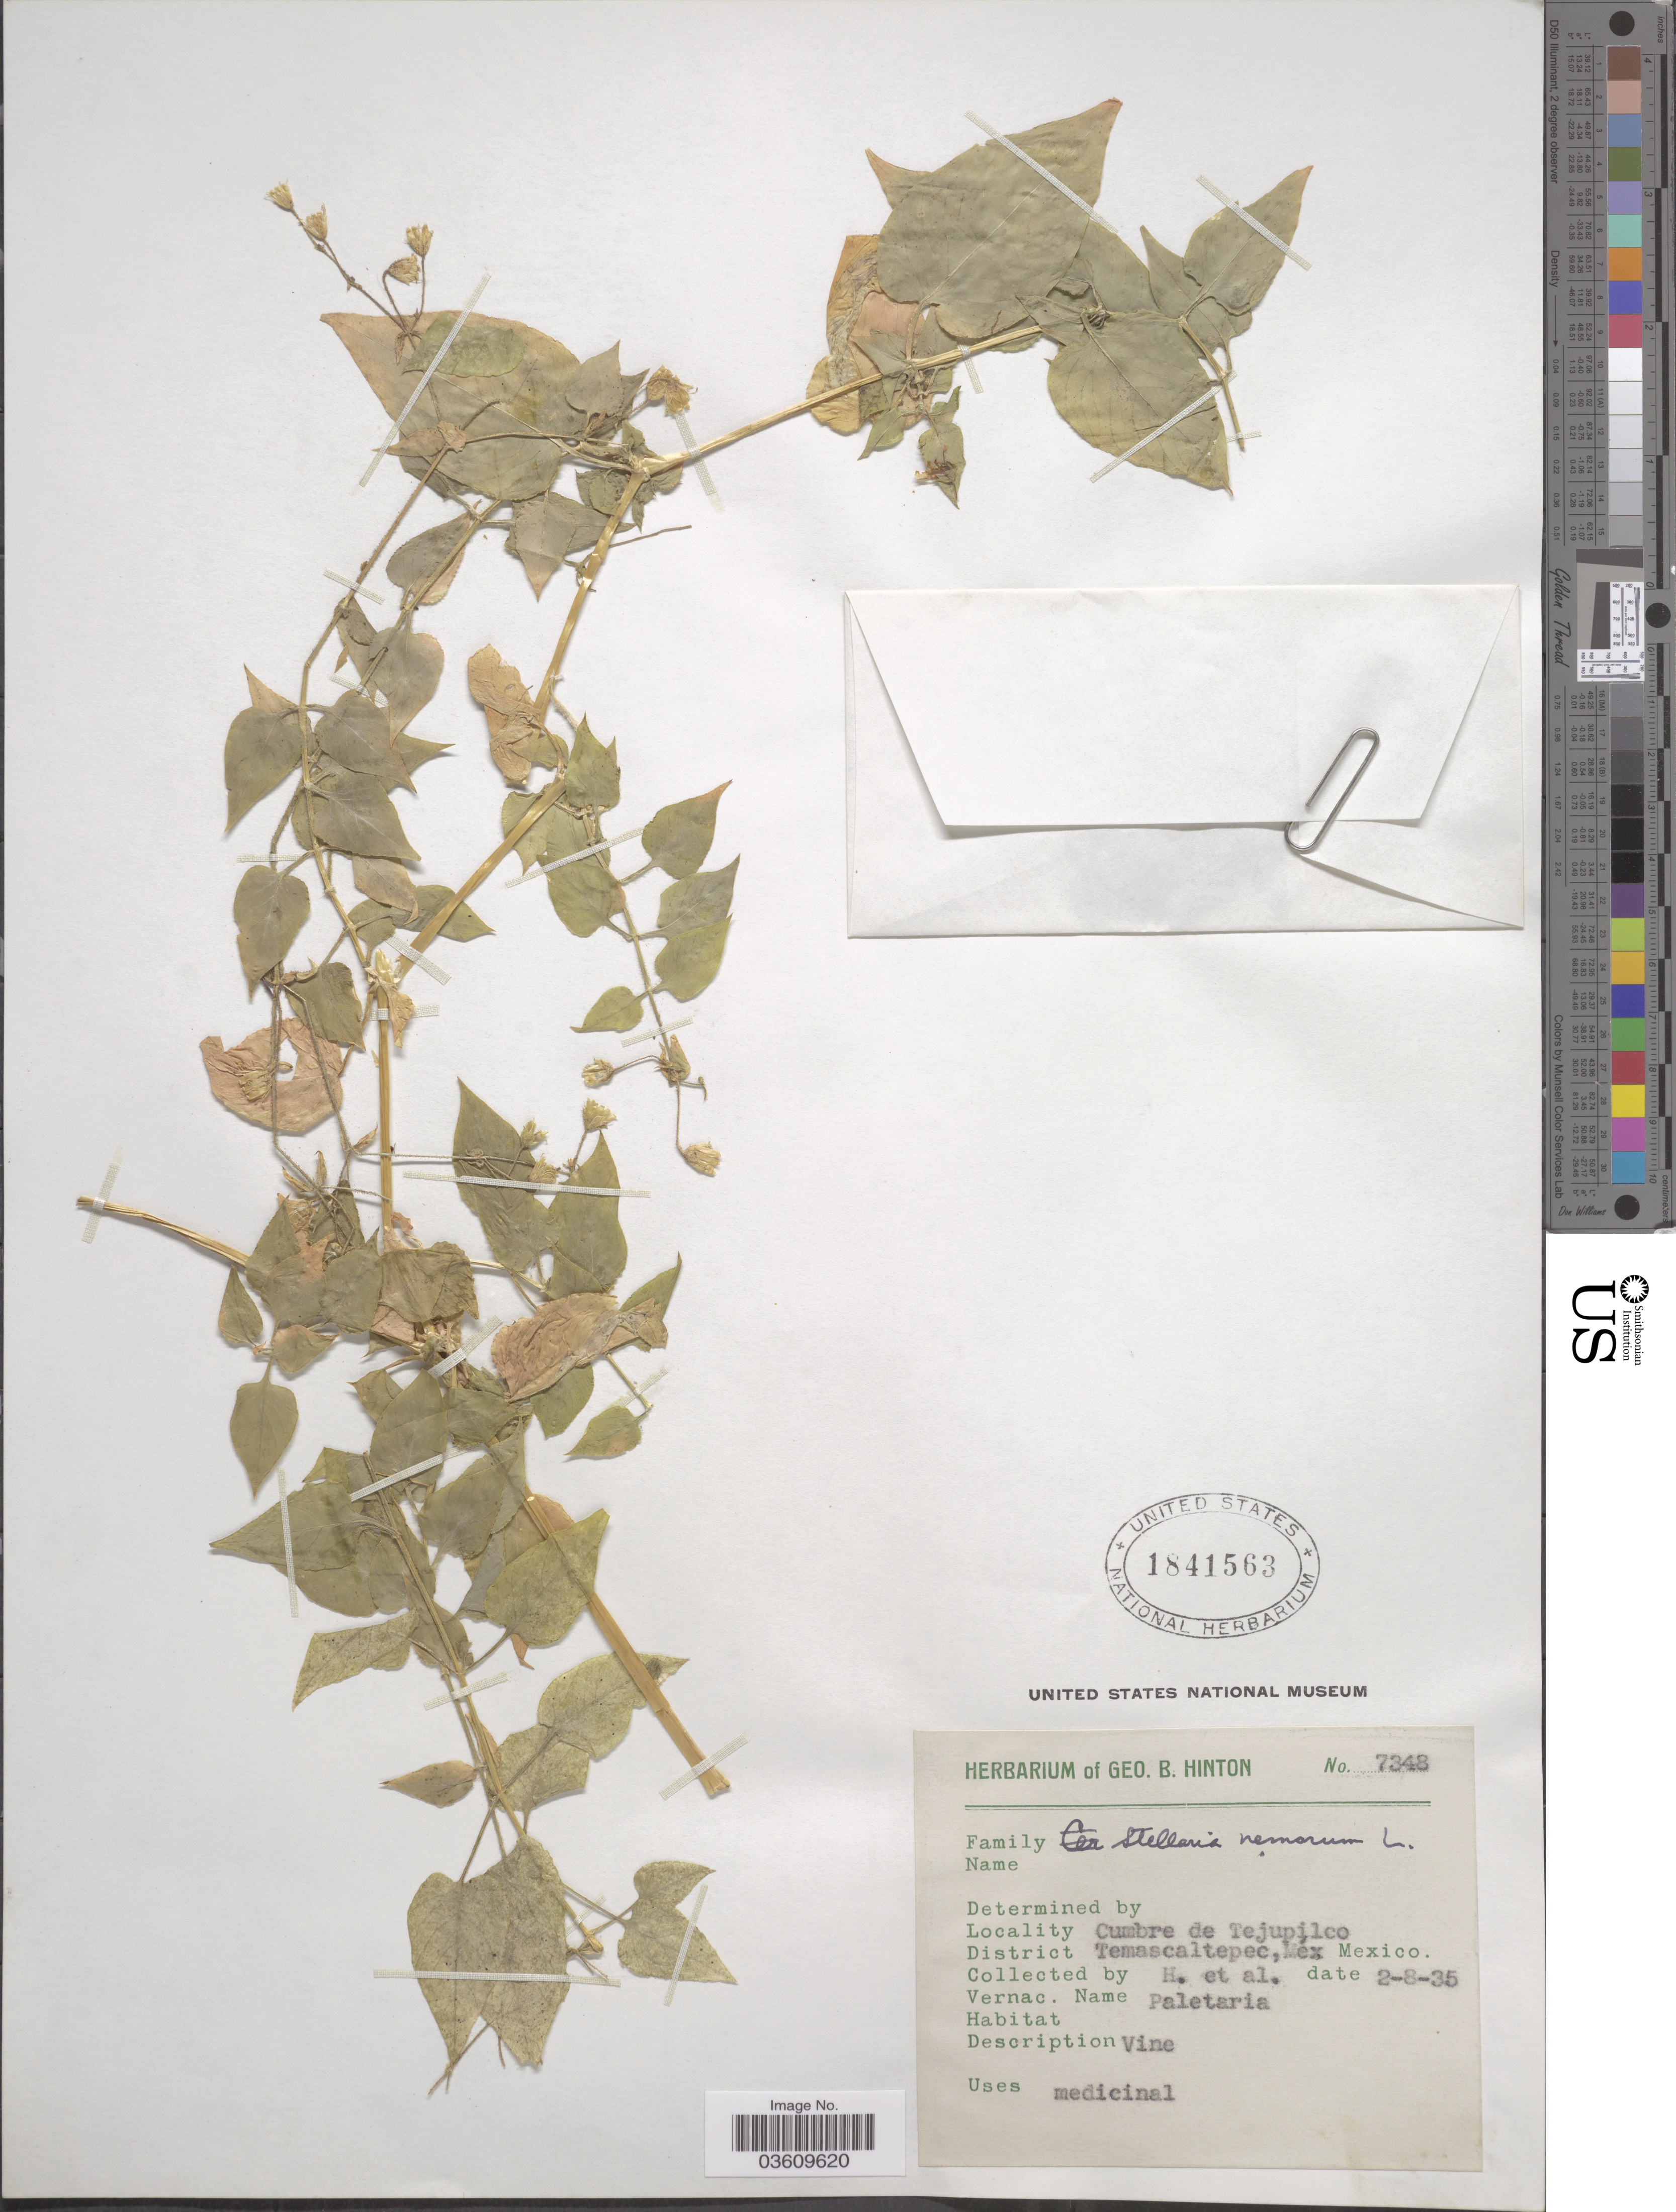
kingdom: Plantae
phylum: Tracheophyta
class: Magnoliopsida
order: Caryophyllales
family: Caryophyllaceae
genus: Stellaria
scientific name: Stellaria cuspidata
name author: Willd. ex Schltdl.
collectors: G. B. Hinton & et al.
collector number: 7348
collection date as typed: Transcribed d/m/y: 2/8/35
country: Mexico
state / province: México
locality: Cumbre de Tejupilco. District Temascaltepec.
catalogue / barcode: US 1841563